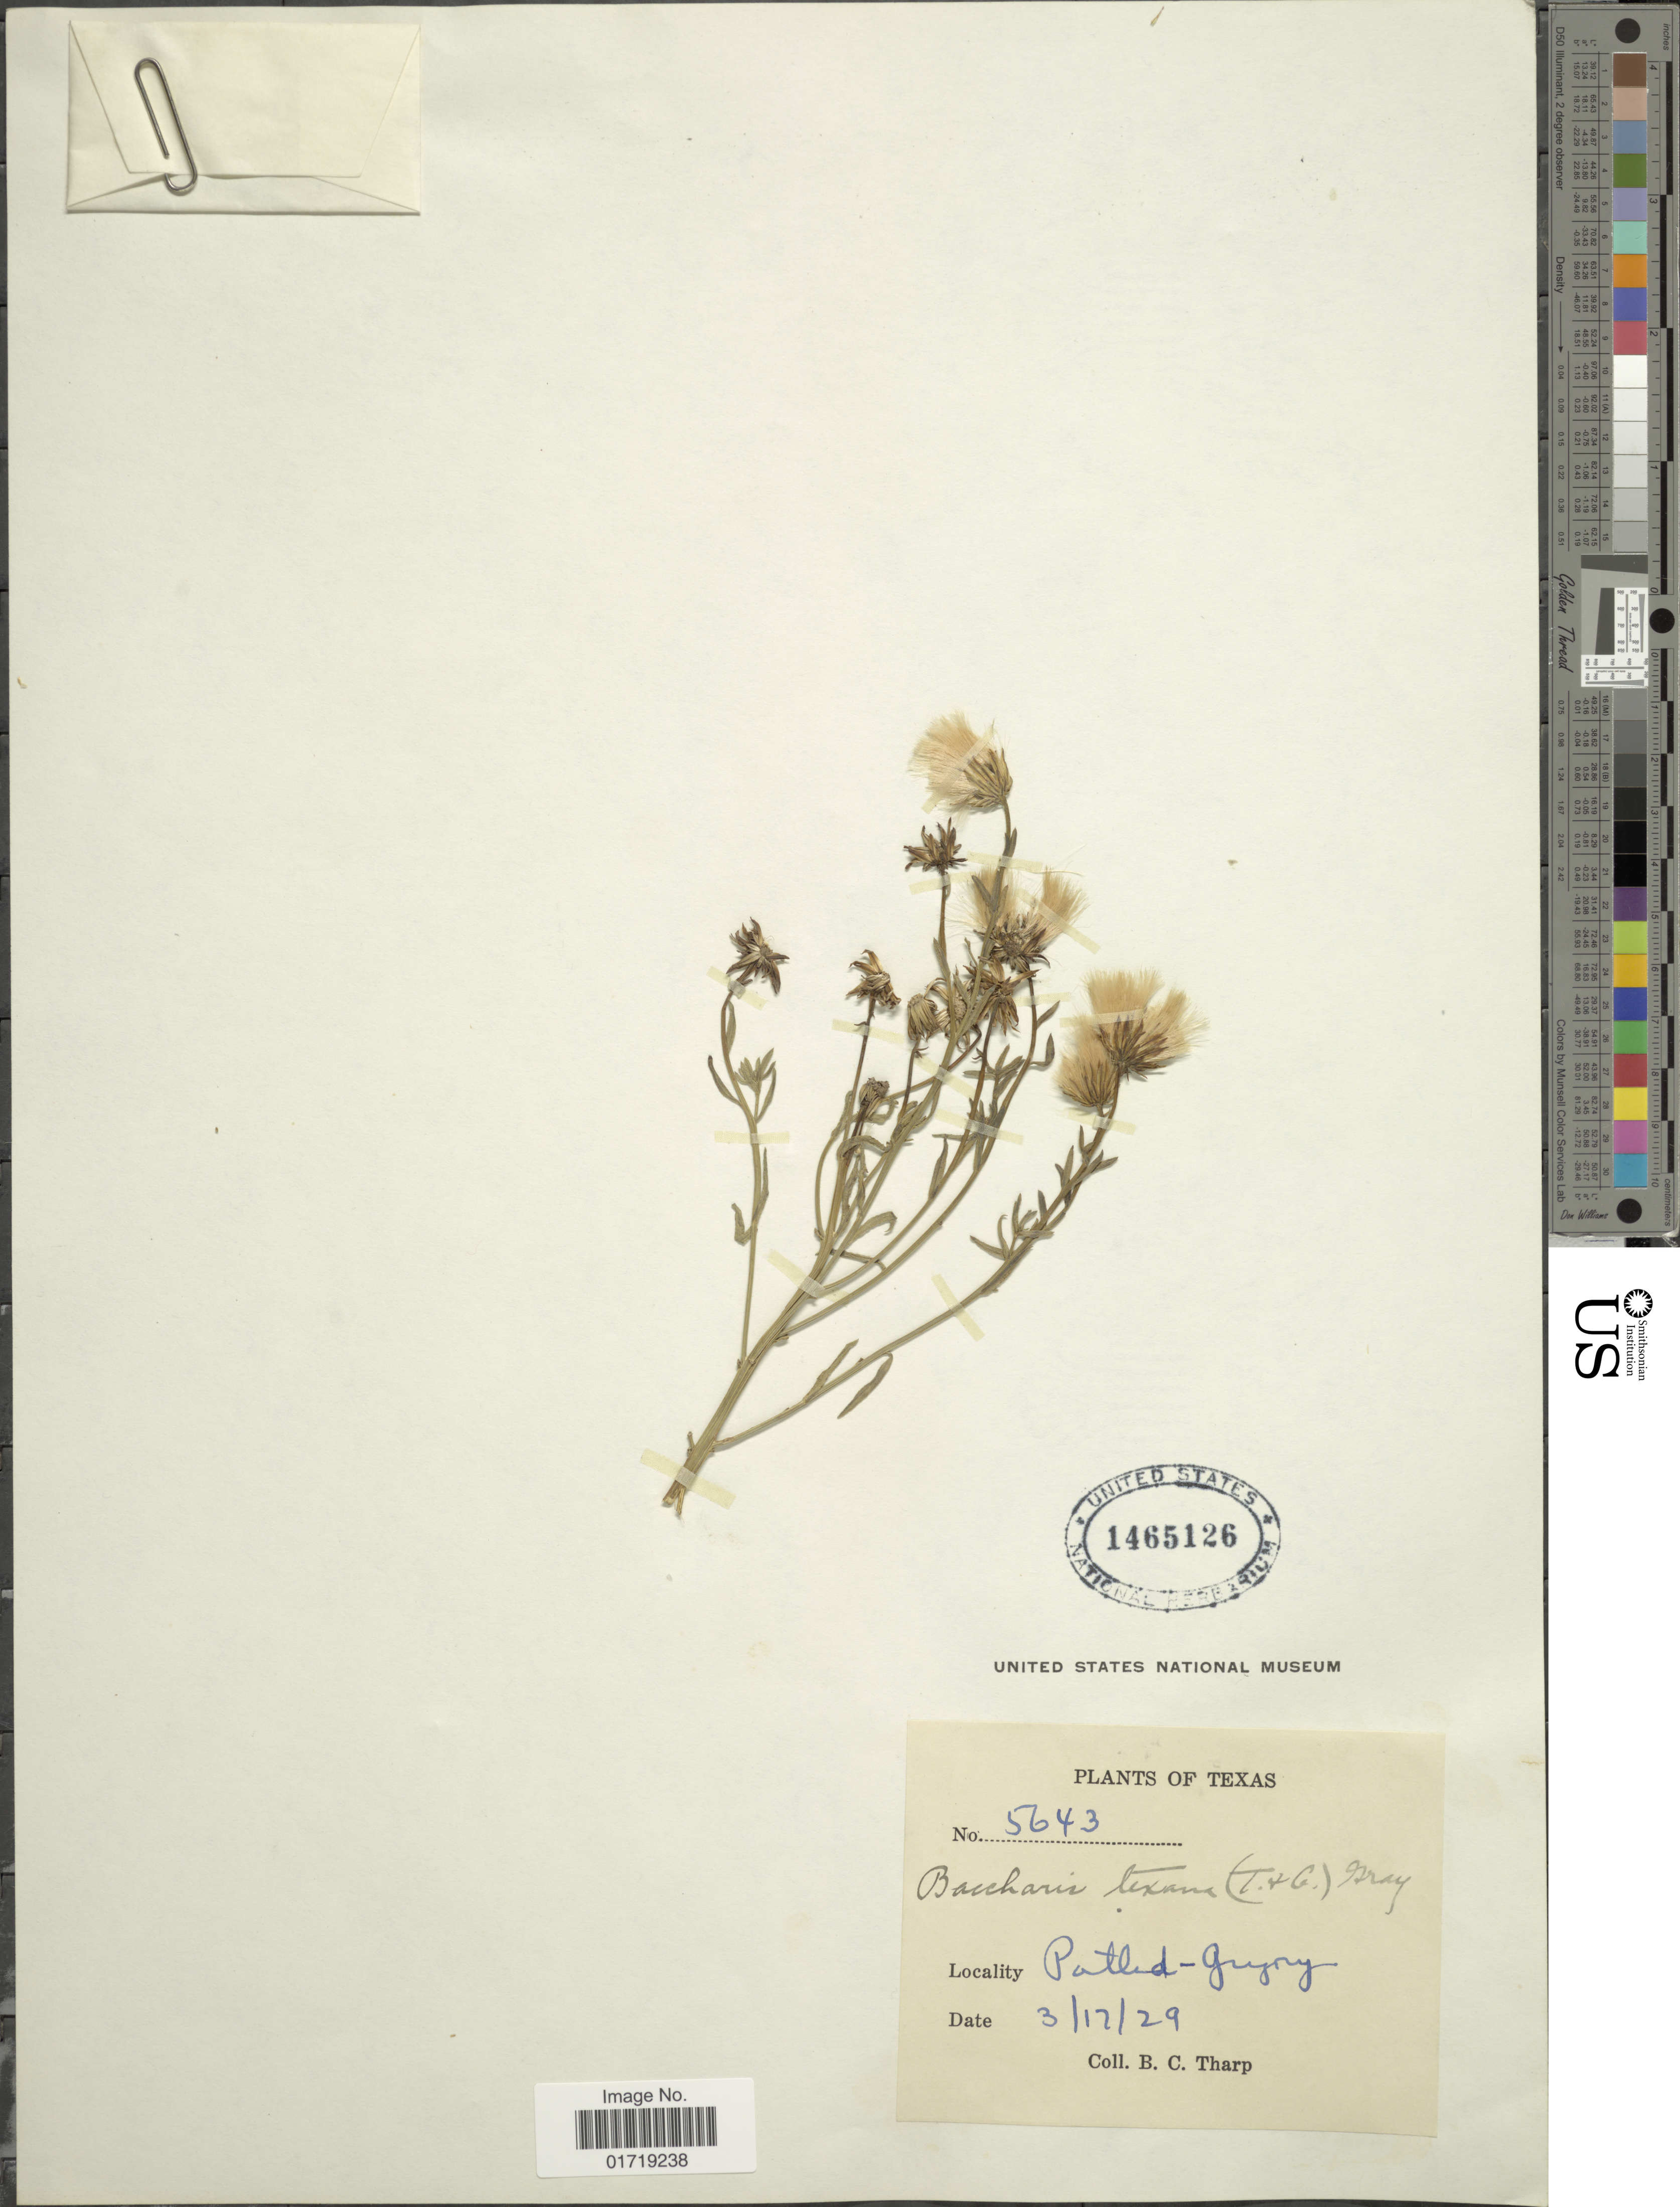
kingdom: Plantae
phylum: Tracheophyta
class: Magnoliopsida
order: Asterales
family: Asteraceae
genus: Baccharis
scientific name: Baccharis texana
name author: (Torr.) A. Gray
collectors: B. C. Tharp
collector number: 5643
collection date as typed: Transcribed d/m/y: 12/3/29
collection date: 1929-03-12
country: United States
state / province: Texas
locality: Portland-Gregory.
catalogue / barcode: US 1465126